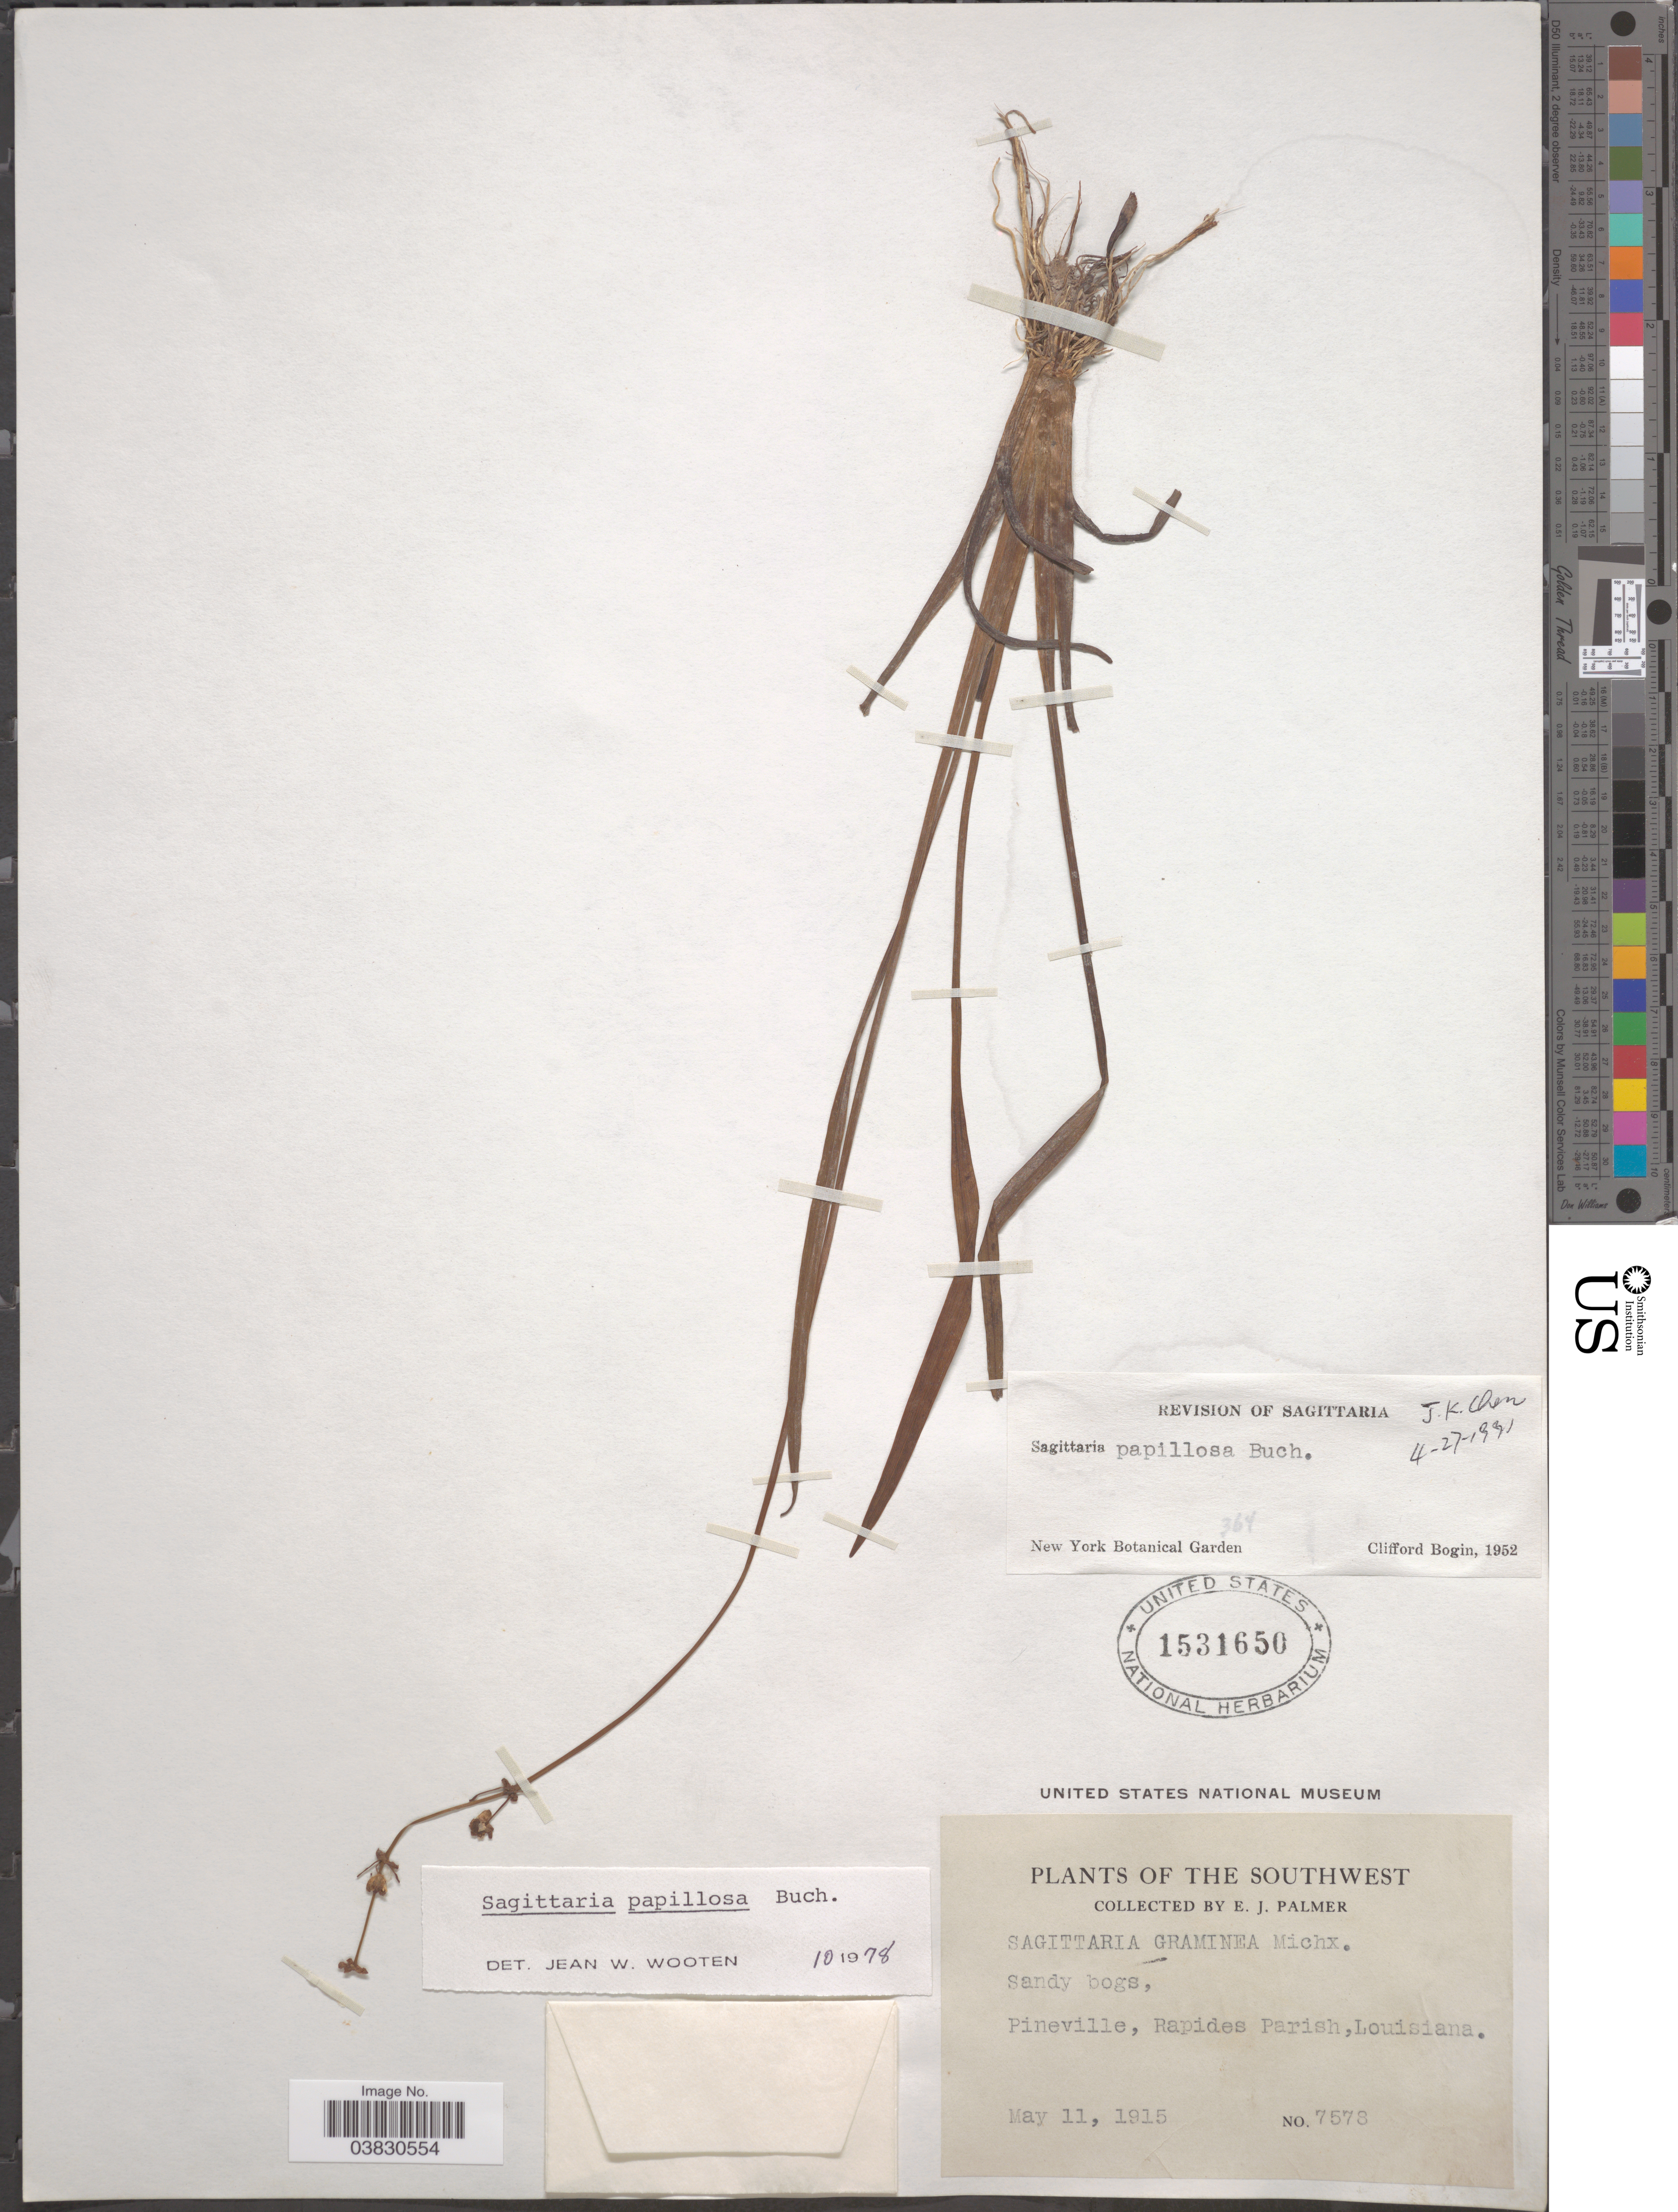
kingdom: Plantae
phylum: Tracheophyta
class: Liliopsida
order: Alismatales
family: Alismataceae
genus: Sagittaria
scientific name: Sagittaria papillosa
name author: Buchenau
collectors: E. J. Palmer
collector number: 7578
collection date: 1915-05-11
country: United States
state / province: Louisiana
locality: Southwest. Pineville, Rapides Parish.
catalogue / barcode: US 1531650